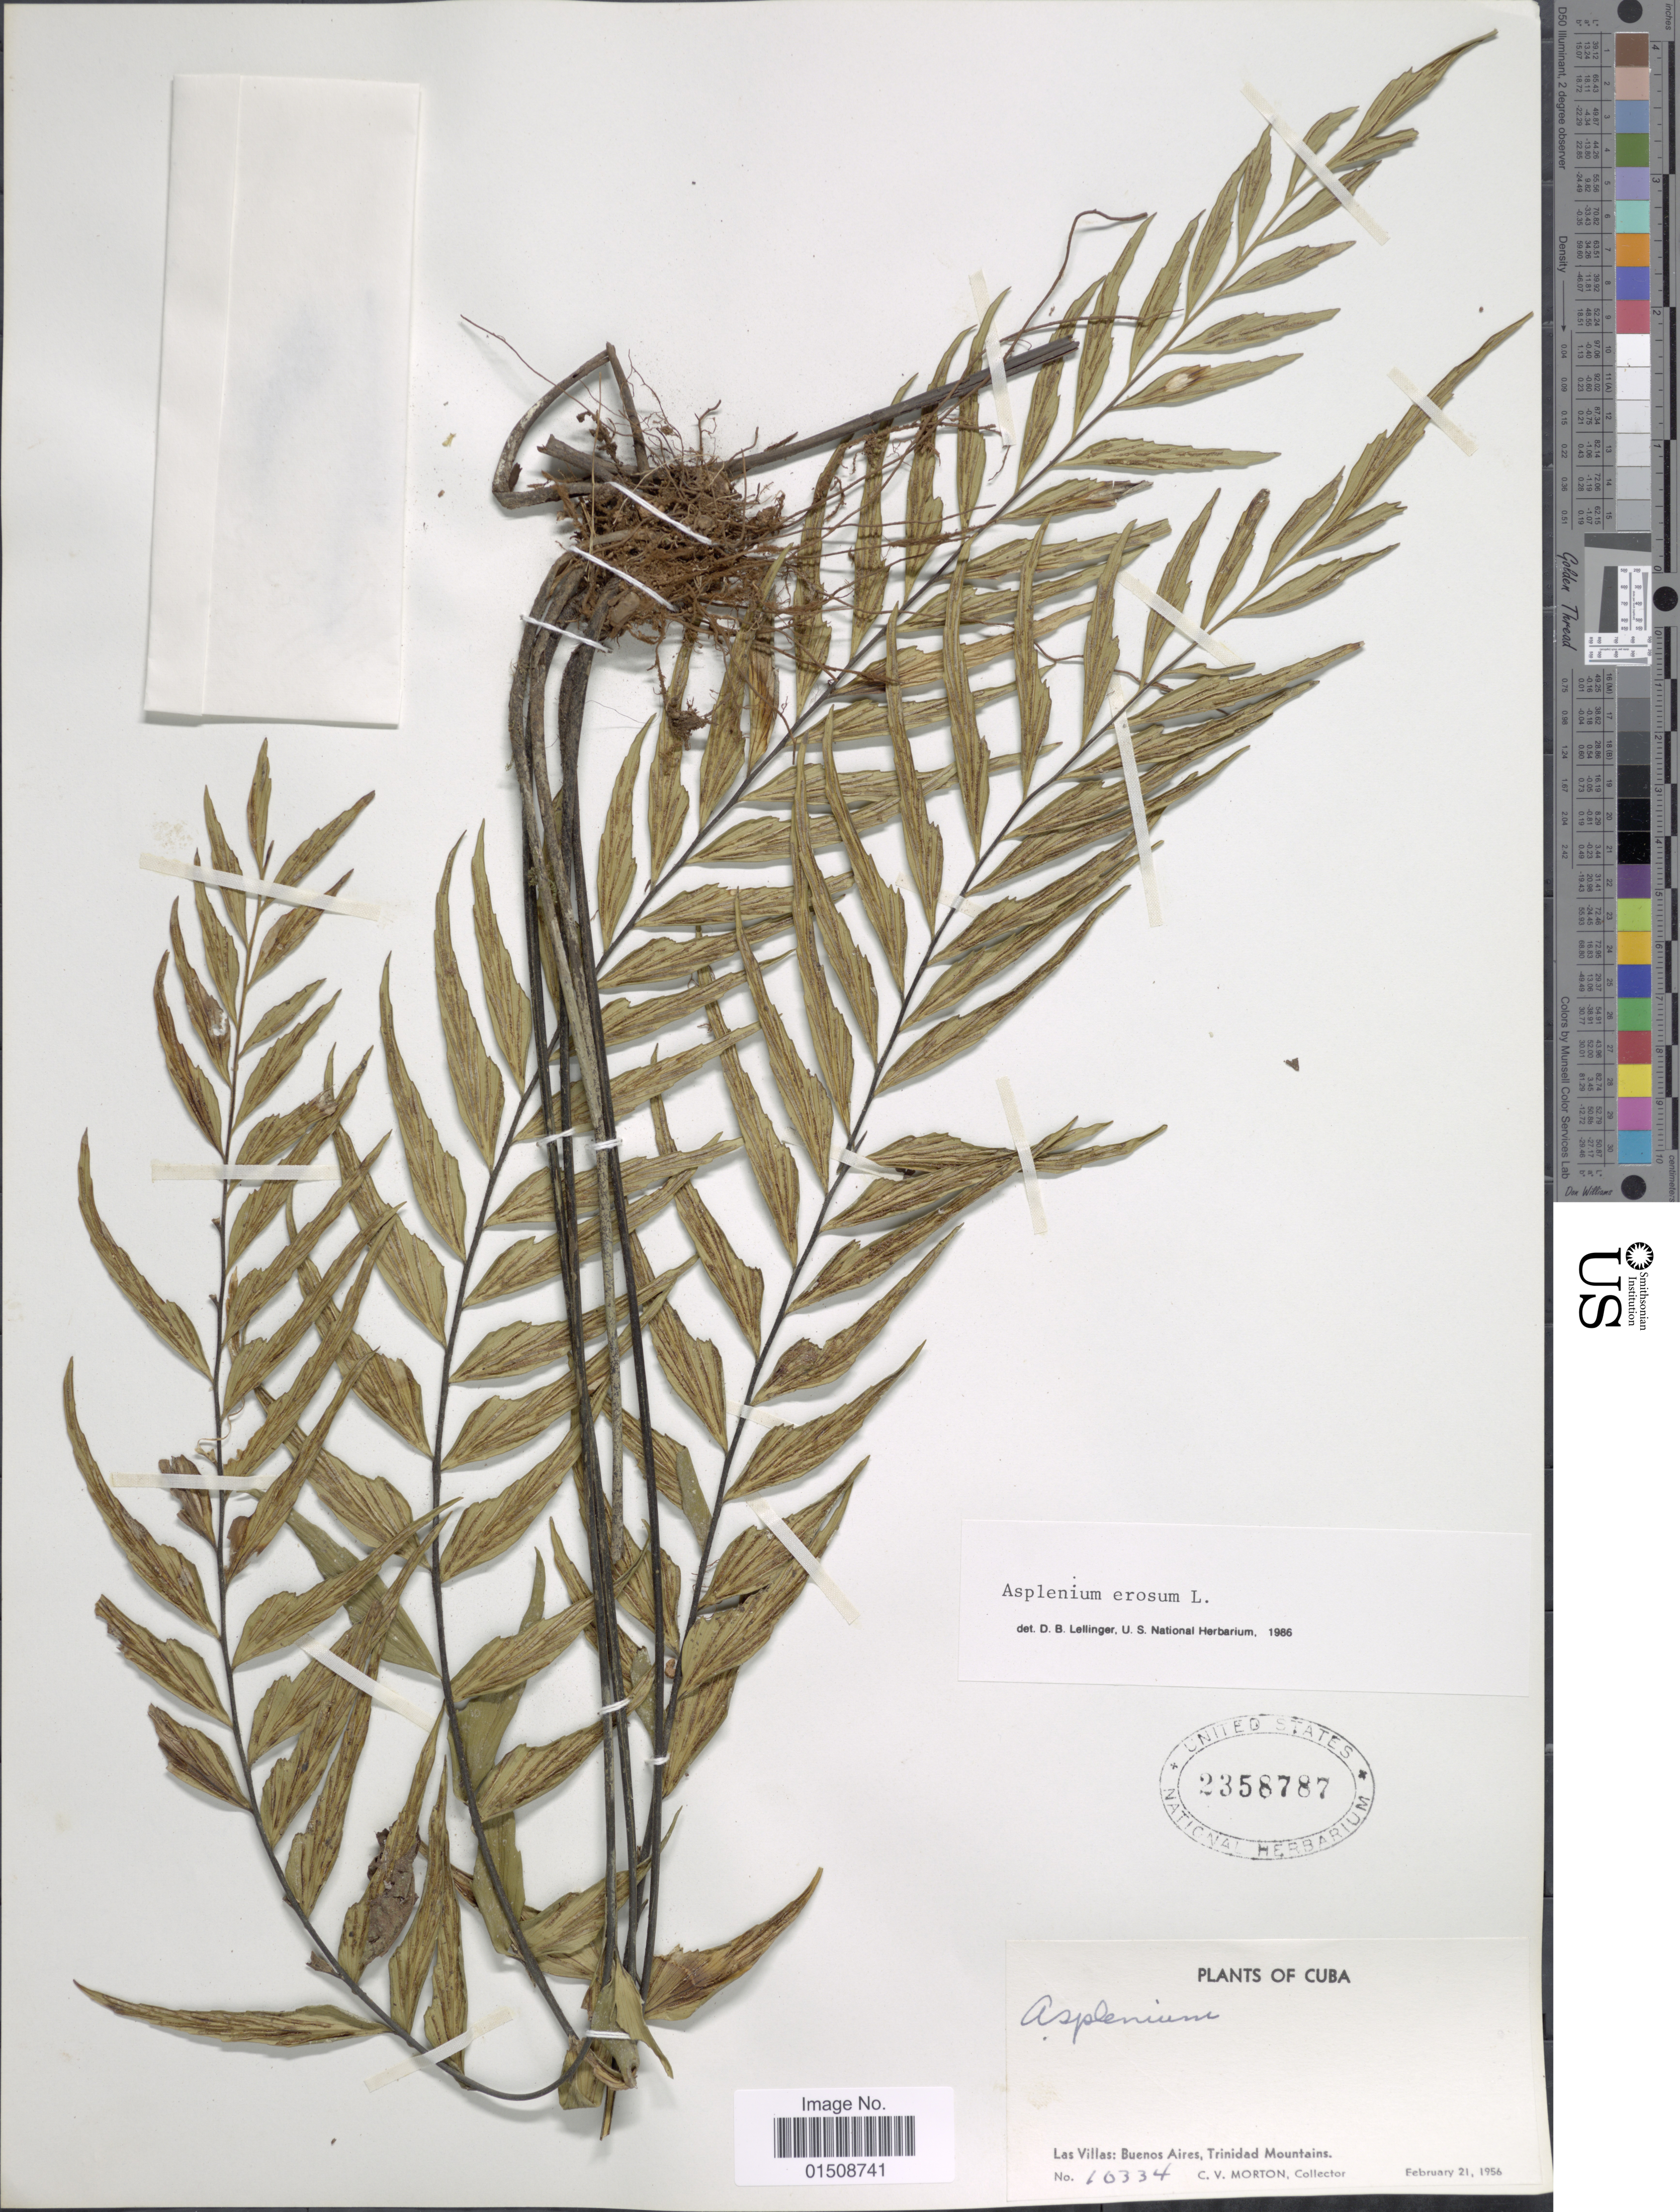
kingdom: Plantae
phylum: Tracheophyta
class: Polypodiopsida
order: Polypodiales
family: Aspleniaceae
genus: Asplenium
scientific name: Asplenium erosum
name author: L.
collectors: C. V. Morton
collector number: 10334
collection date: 1956-02-21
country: Cuba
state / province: Las Villas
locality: Las Villas: Buenos Aires, Trinidad Mountains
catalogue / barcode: US 2358787